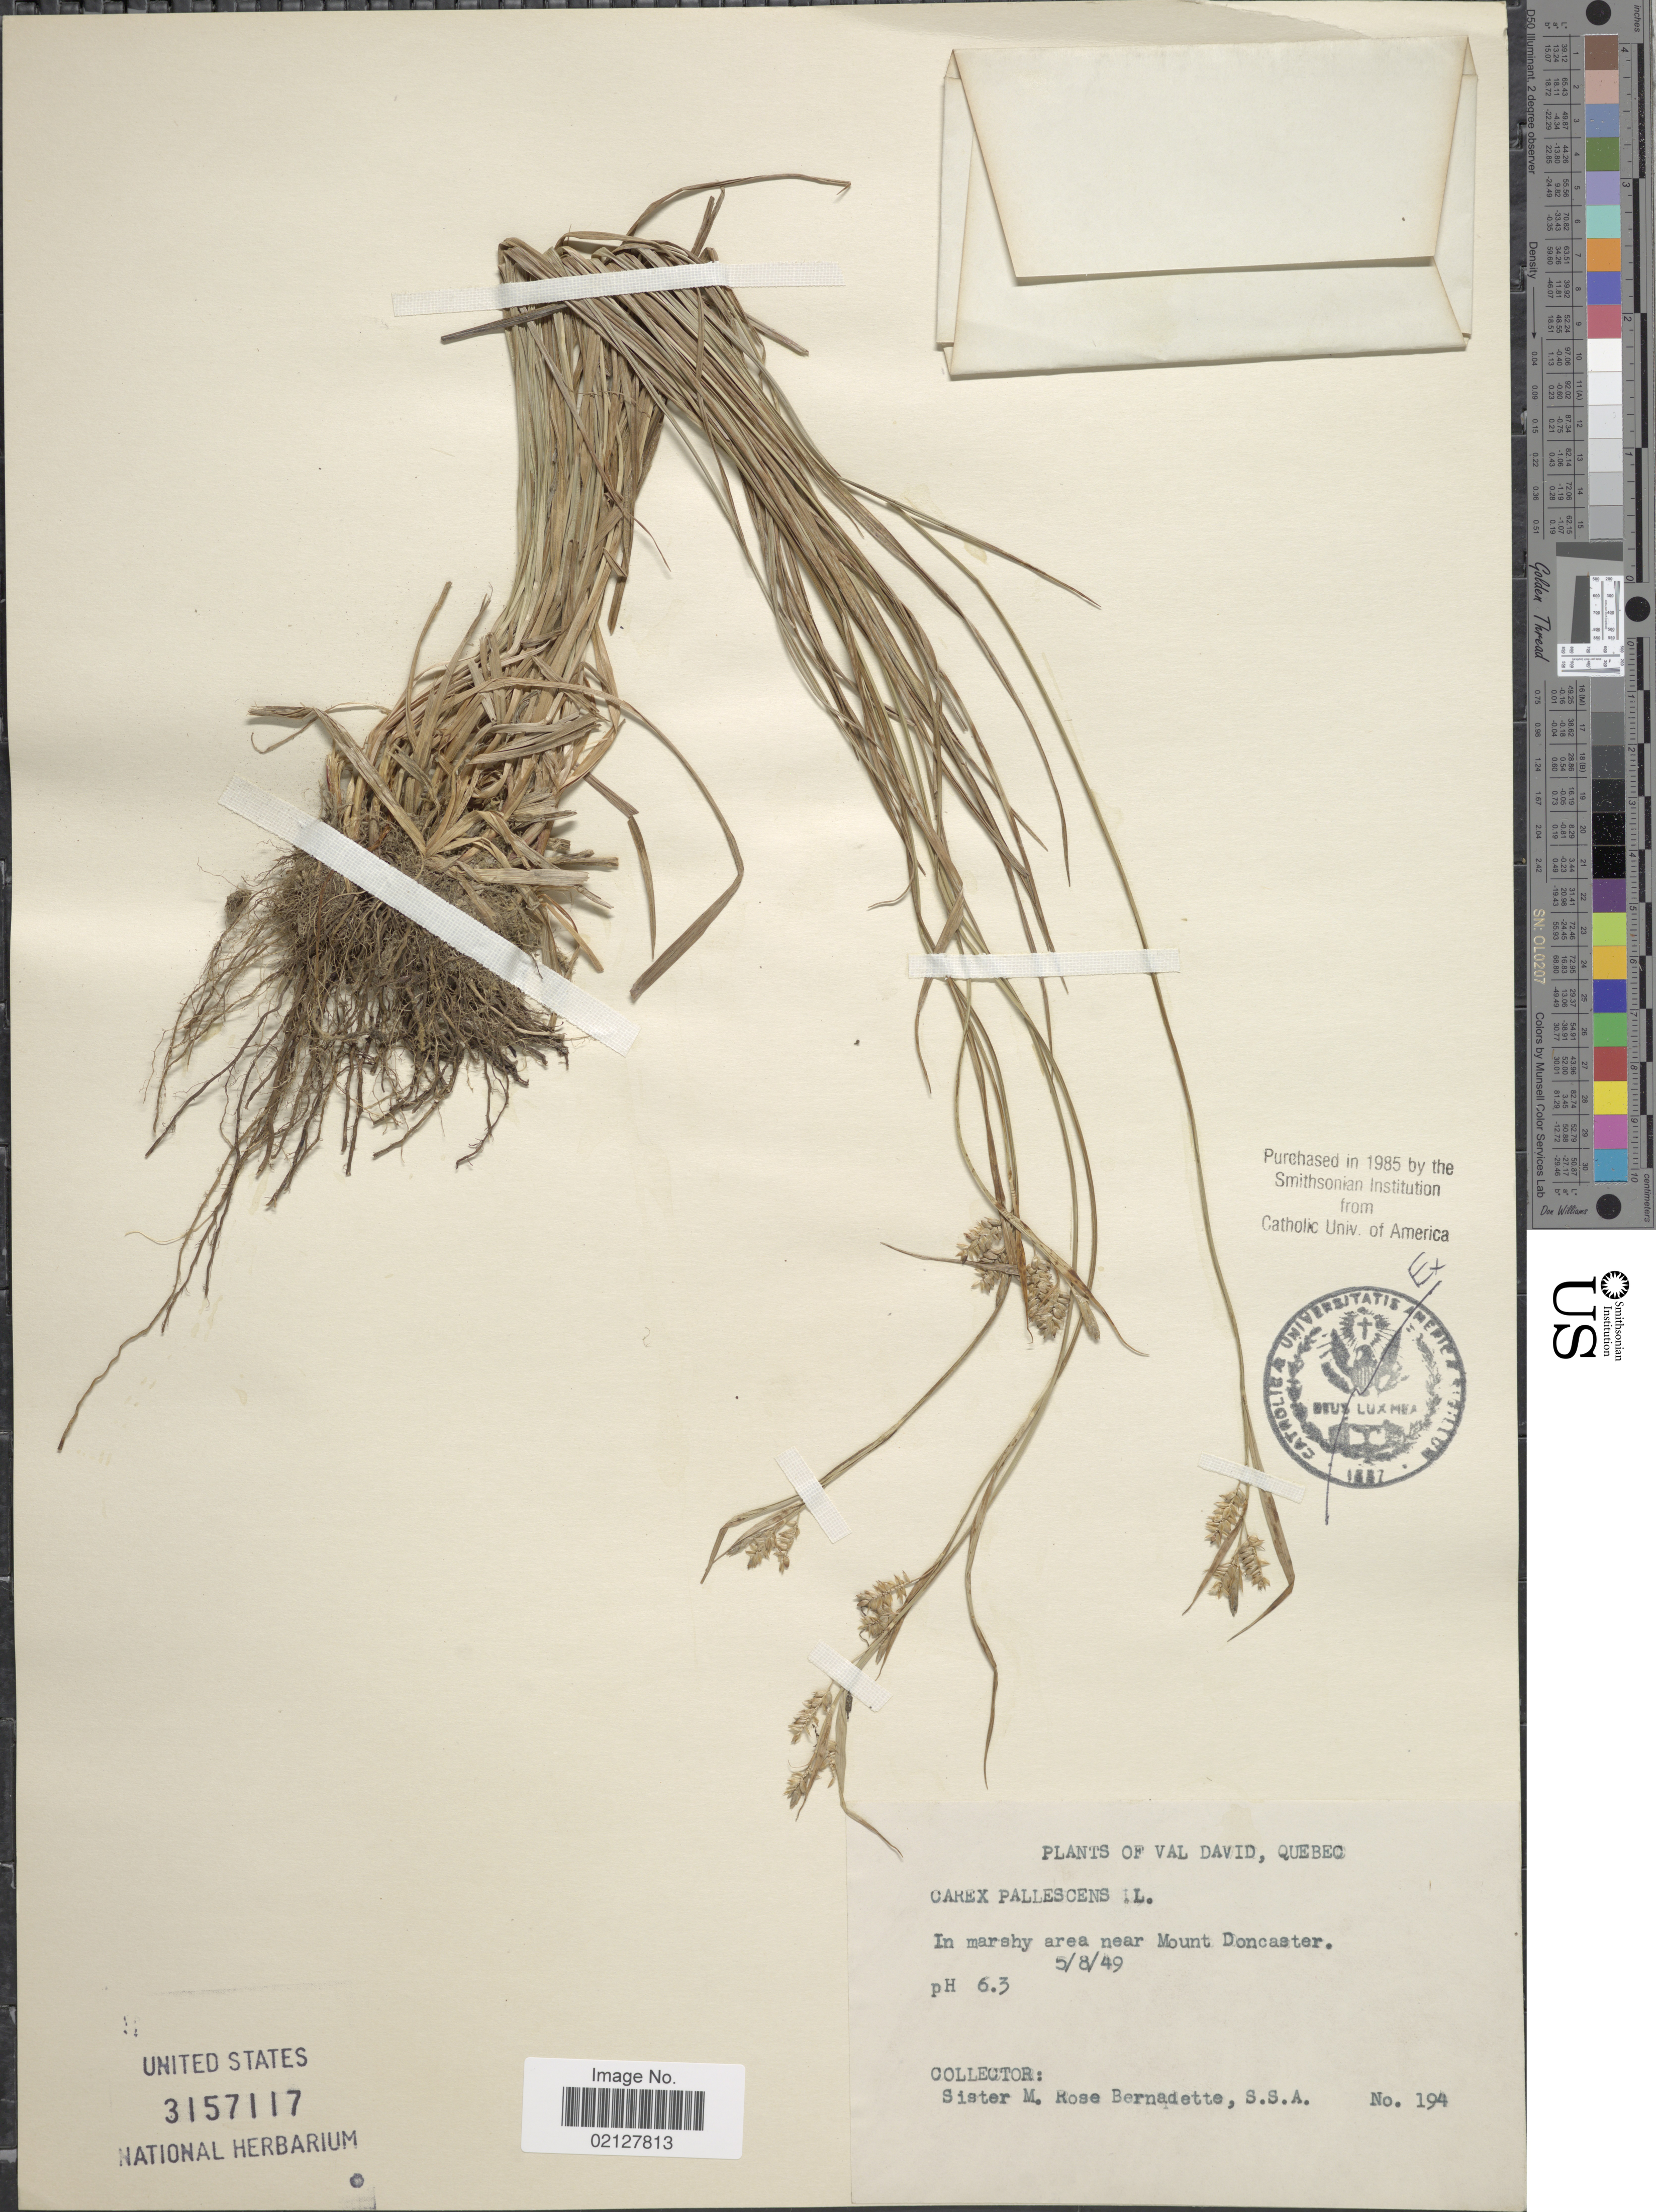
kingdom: Plantae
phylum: Tracheophyta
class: Liliopsida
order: Poales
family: Cyperaceae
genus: Carex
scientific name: Carex pallescens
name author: L.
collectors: M. Bernadette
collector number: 194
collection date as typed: Transcribed d/m/y: 5/8/49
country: Canada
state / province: Quebec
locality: In marshy area near Mount Doncaster, Val David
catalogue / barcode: US 3157117